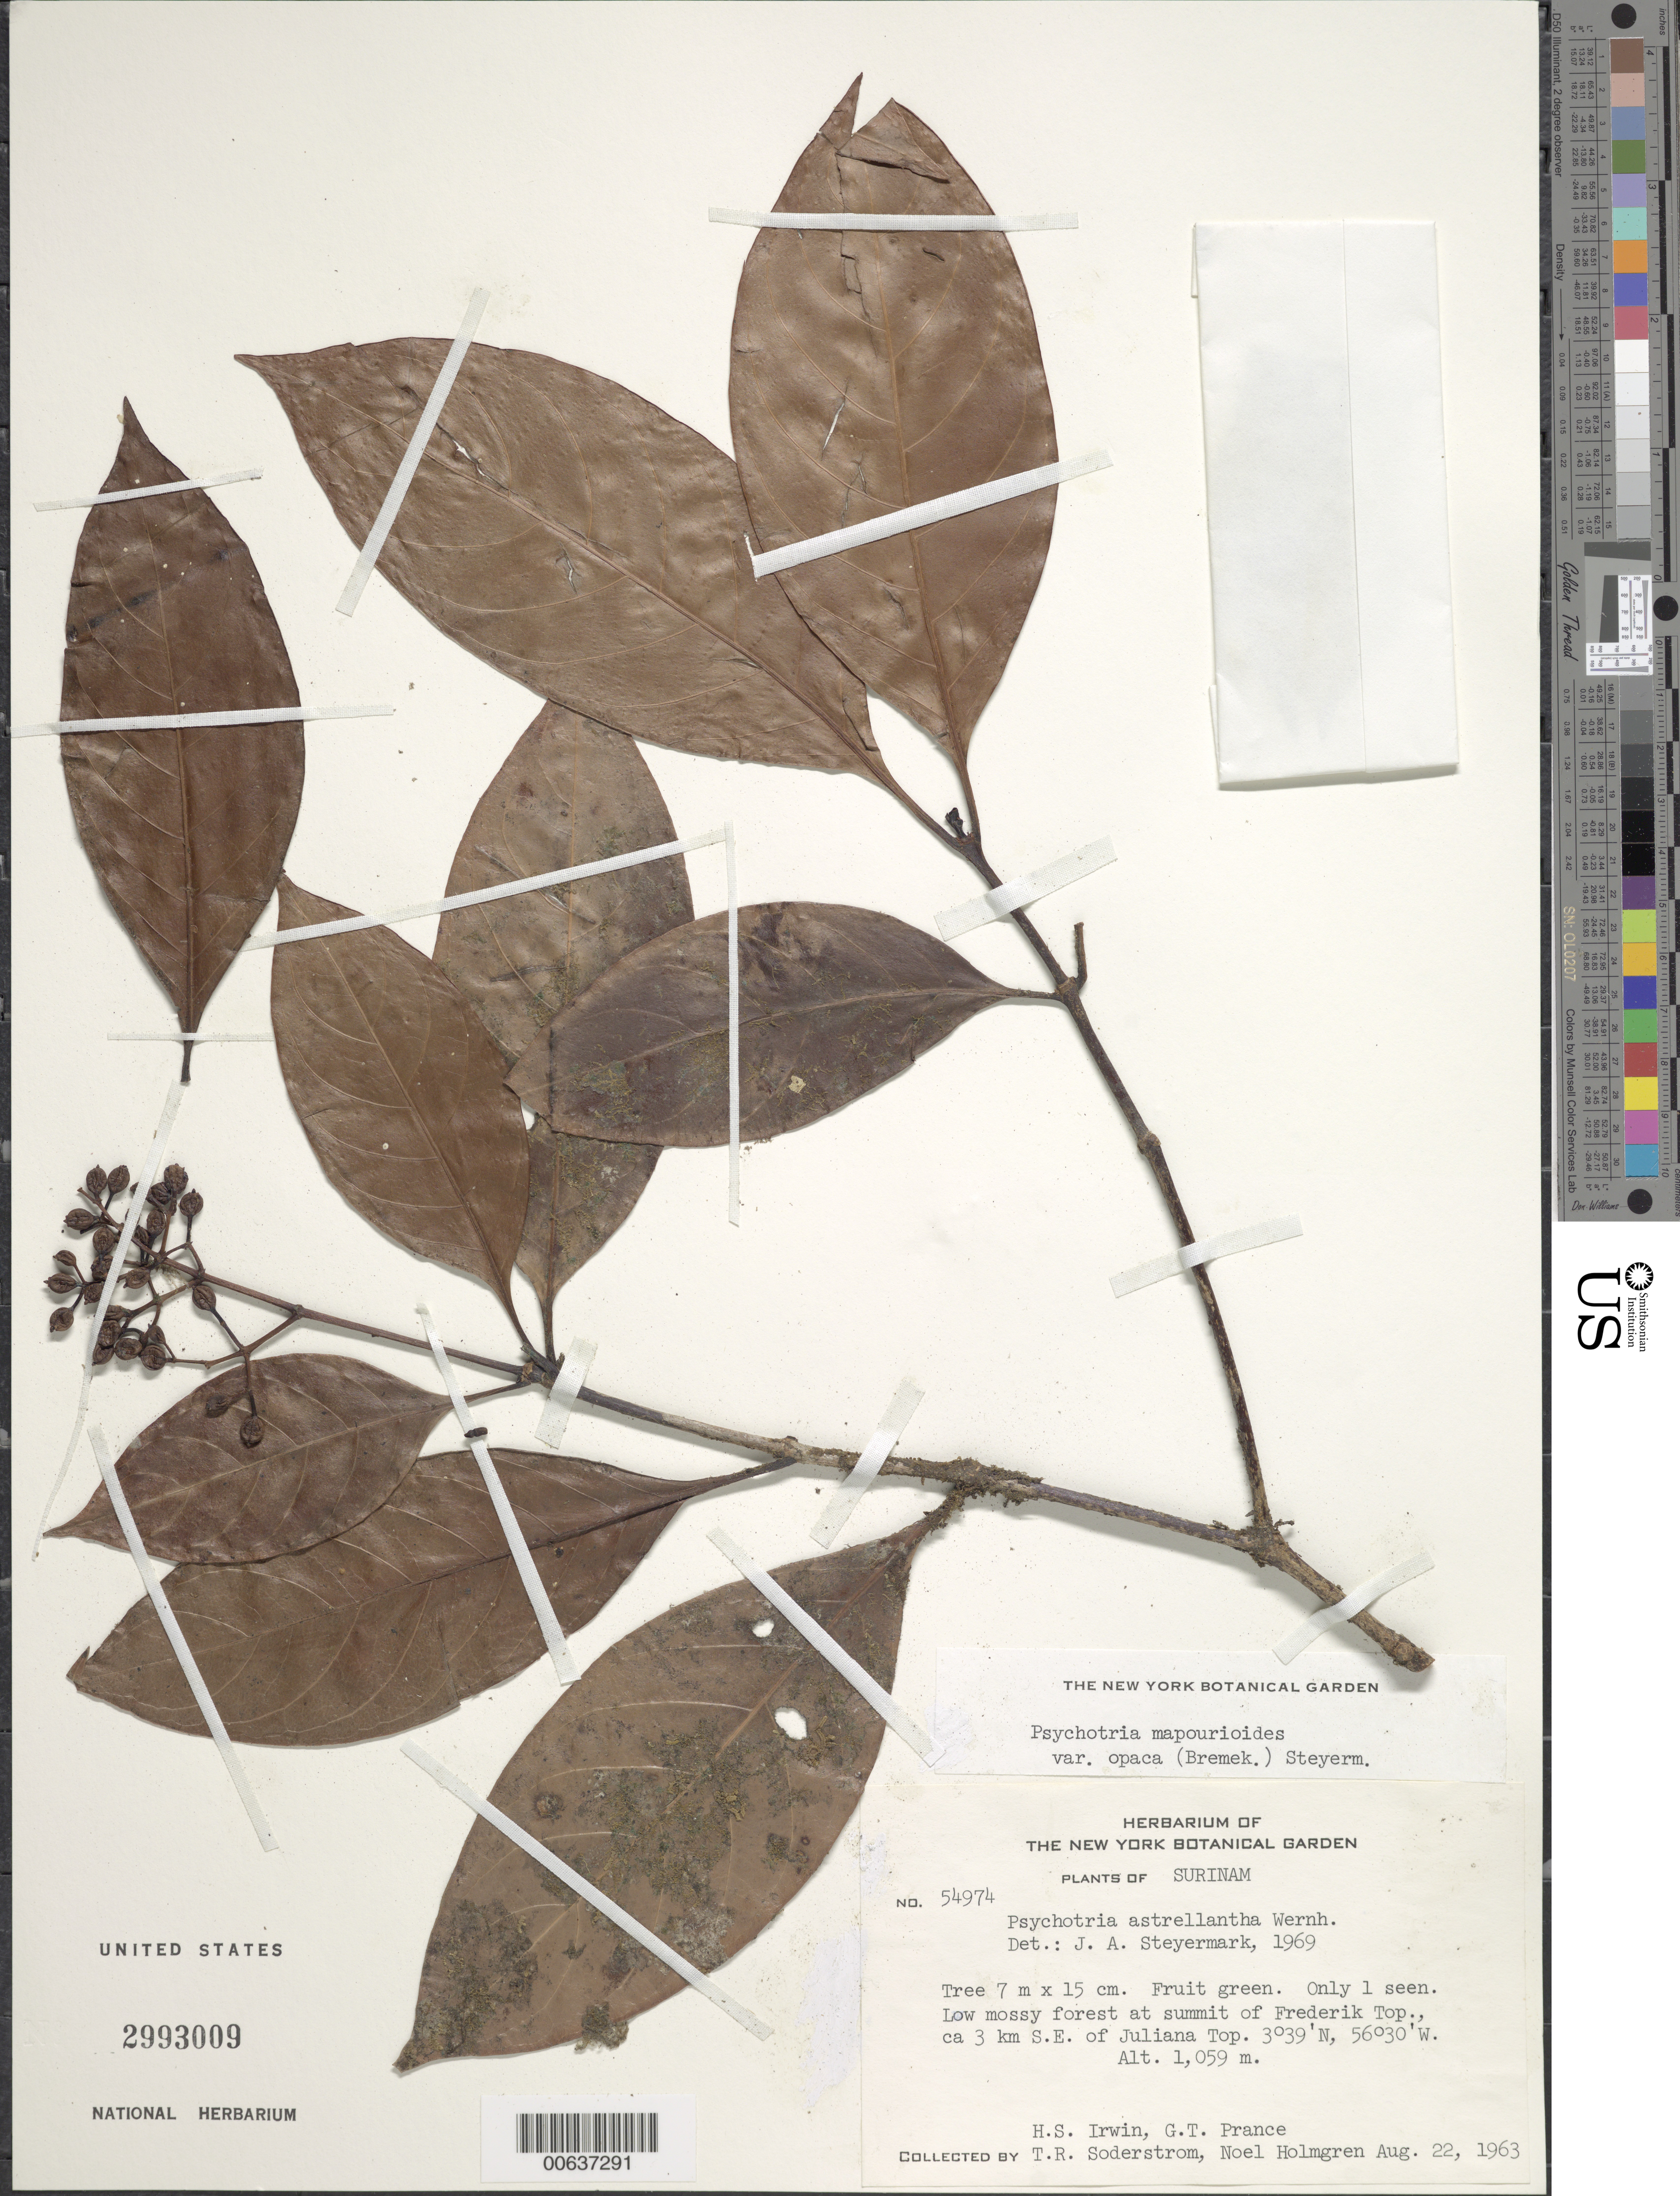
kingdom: Plantae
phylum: Tracheophyta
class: Magnoliopsida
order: Gentianales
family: Rubiaceae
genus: Psychotria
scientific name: Psychotria mapourioides var. opaca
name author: (Bremek.) Steyerm.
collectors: H. Irwin, G. T. Prance, T. R. Soderstrom & N. H. Holmgren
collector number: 54974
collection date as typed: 22-Aug-63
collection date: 1963-08-22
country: Suriname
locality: Frederik Top, 3 km SE of Juliana Top, Wilhelmina Gebergte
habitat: Low mossy forest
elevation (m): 1059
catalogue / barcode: US 2993009